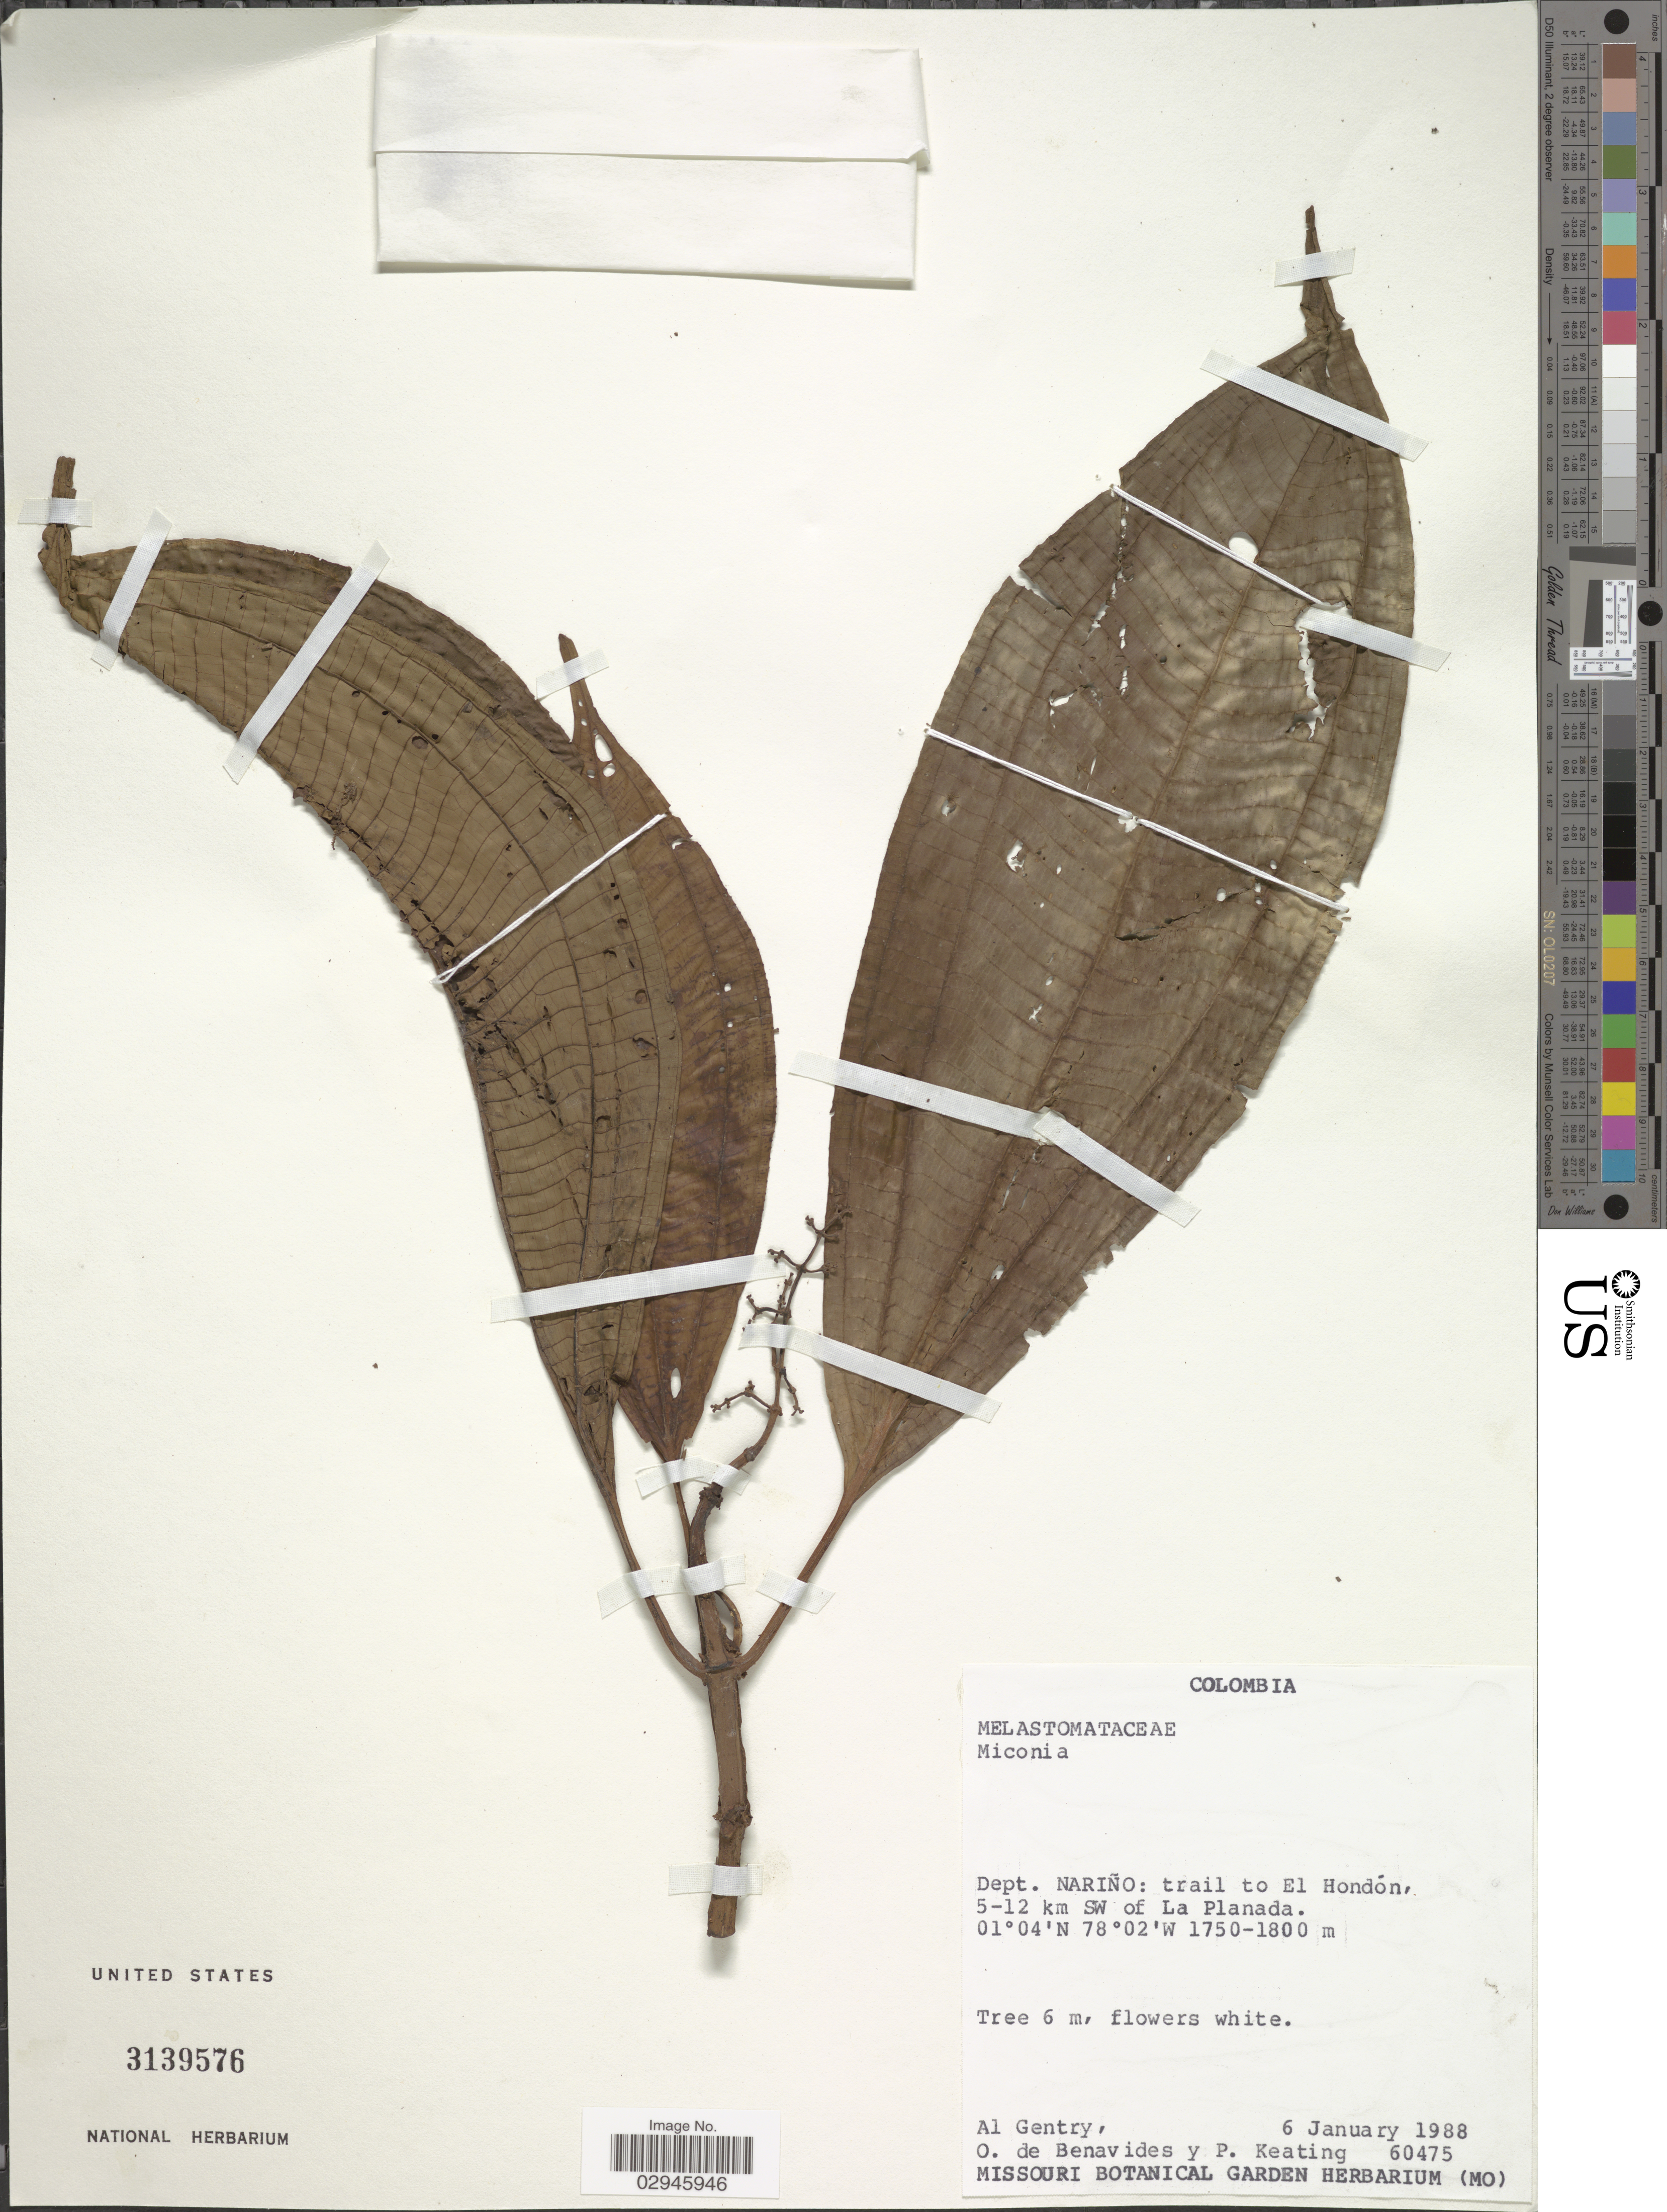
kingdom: Plantae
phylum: Tracheophyta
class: Magnoliopsida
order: Myrtales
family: Melastomataceae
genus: Miconia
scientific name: Miconia sp.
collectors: A. H. Gentry, Olga S. de Benavides & P. Keating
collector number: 60475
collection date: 1988-01-06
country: Colombia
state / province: Nariño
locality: Dept. Nariño: trail to El Hondón, 5-12 km SW of La Planada.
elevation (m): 1750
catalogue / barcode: US 3139576